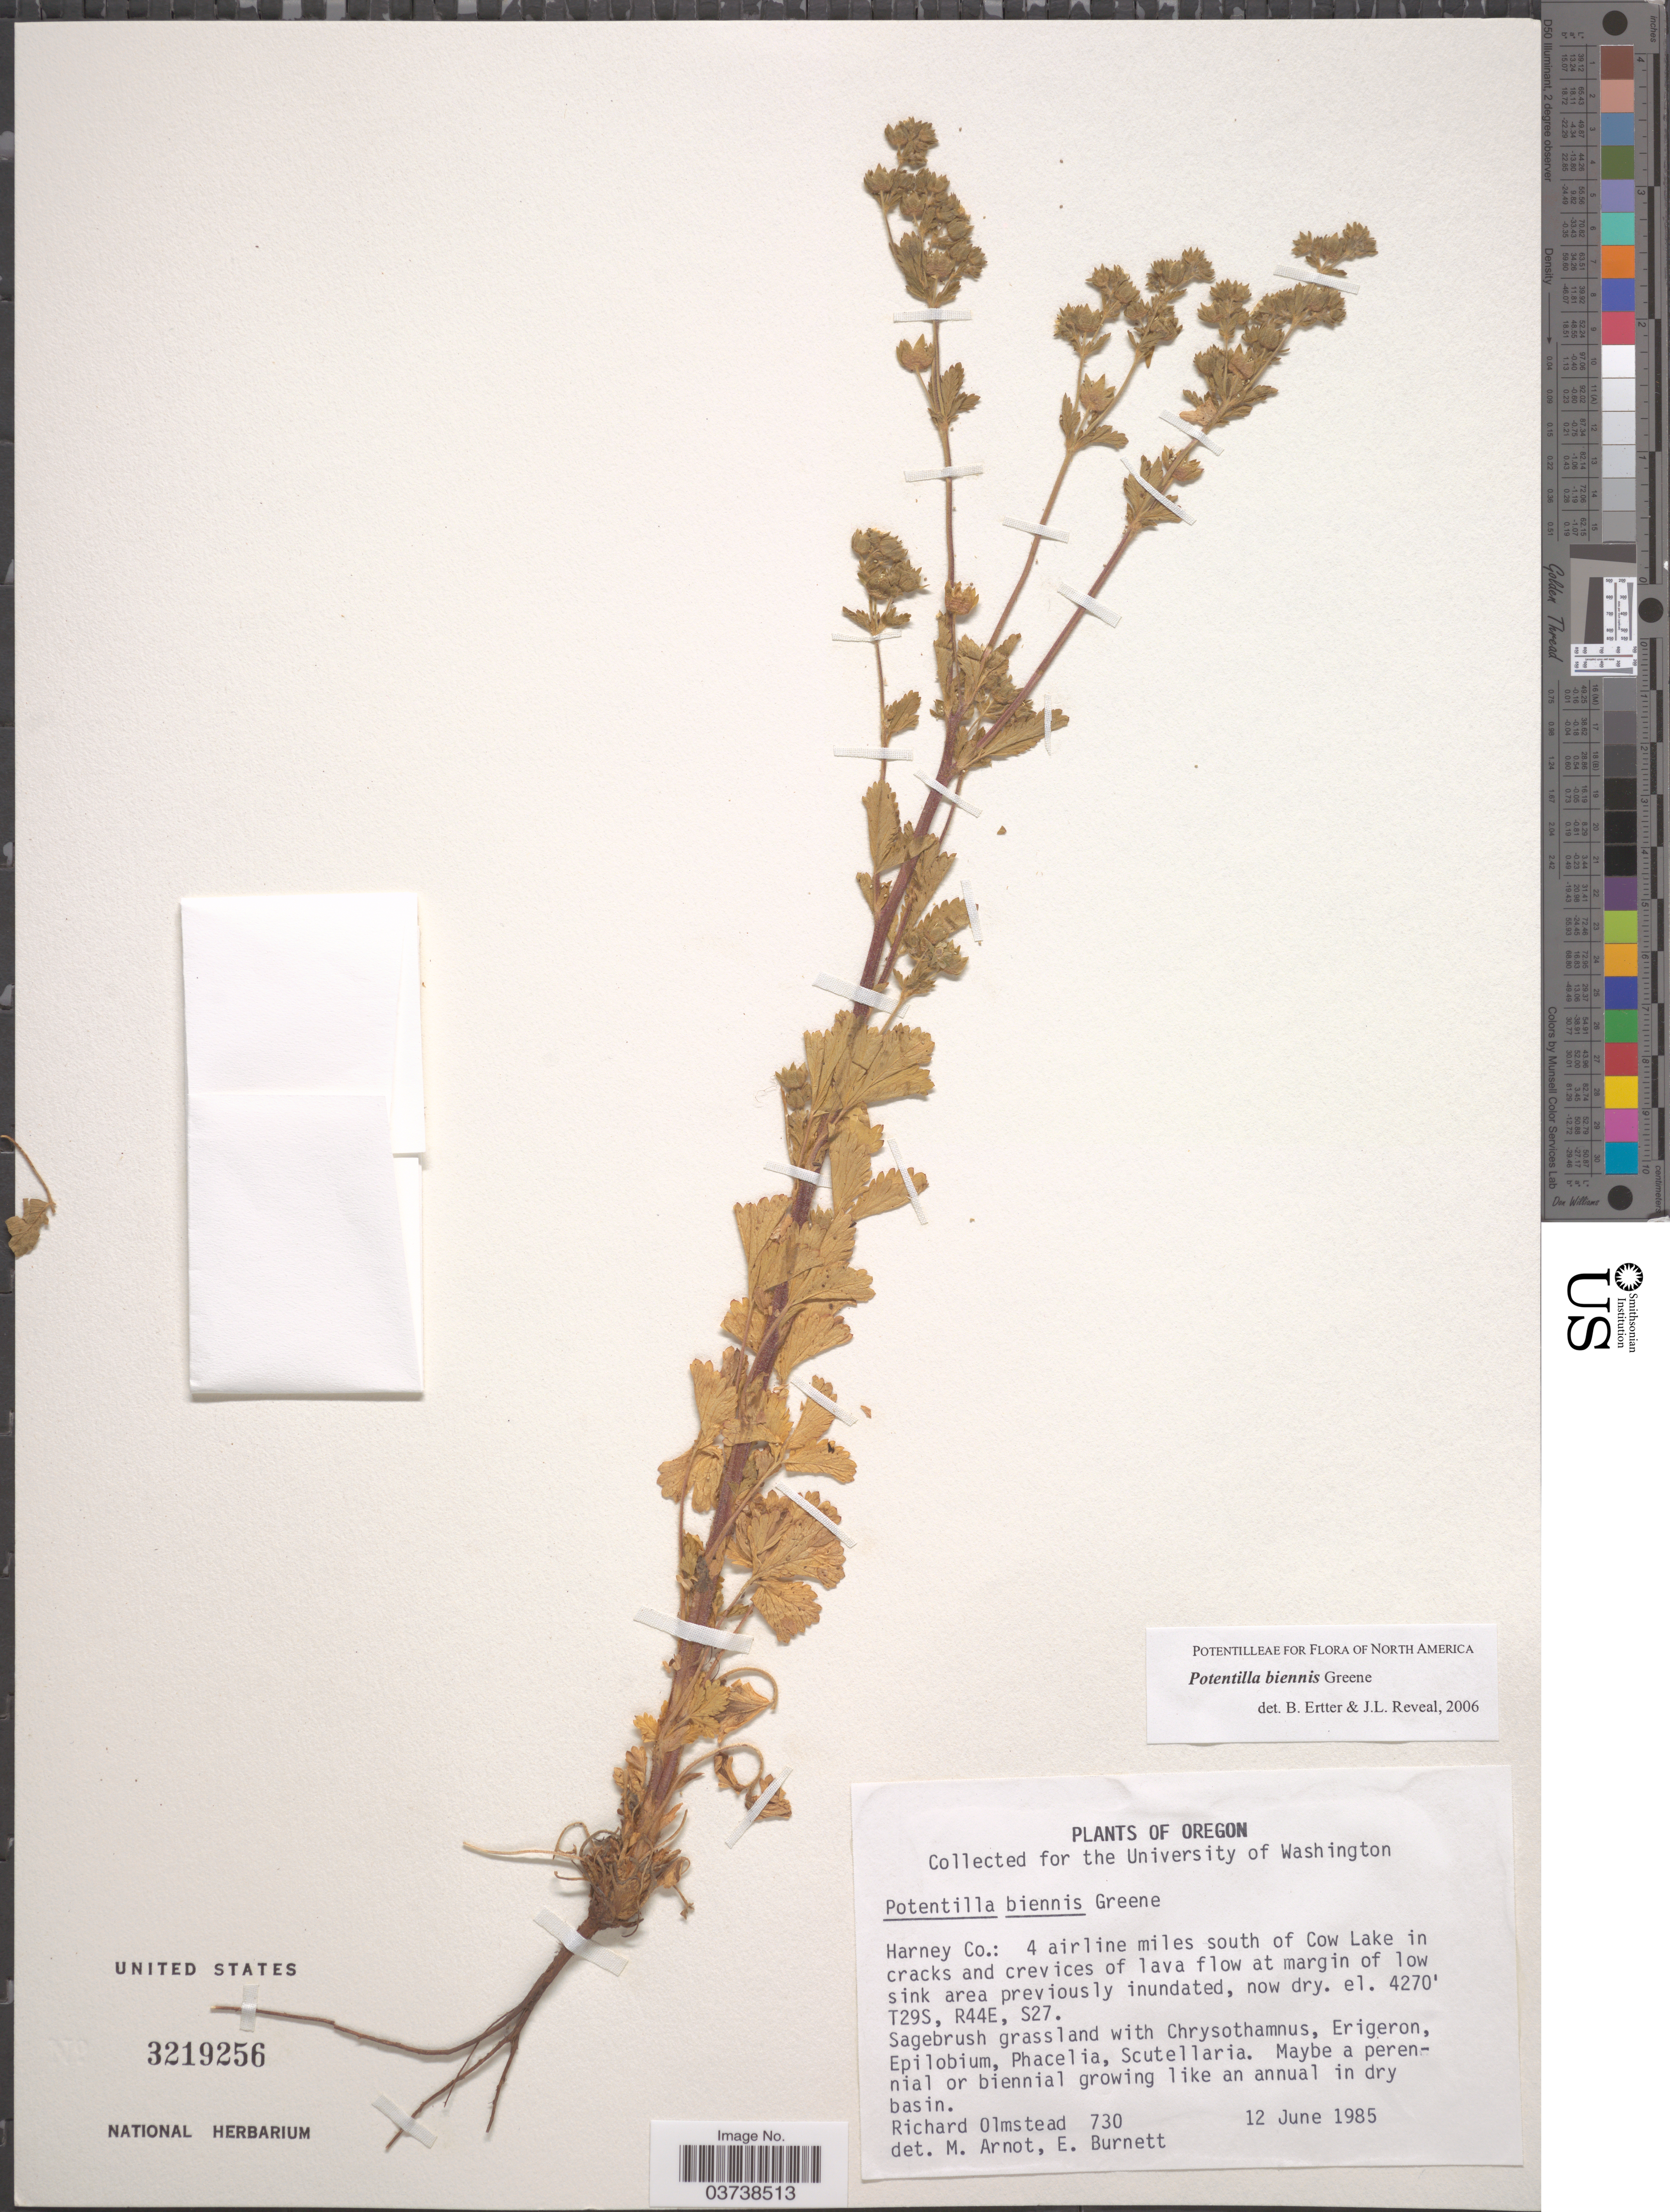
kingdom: Plantae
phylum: Tracheophyta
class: Magnoliopsida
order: Rosales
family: Rosaceae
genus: Potentilla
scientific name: Potentilla biennis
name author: Greene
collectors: R. Olmstead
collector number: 730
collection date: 1985-06-12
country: United States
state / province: Oregon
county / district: Harney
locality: Harney Co.: 4 airline miles south of Cow Lake in cracks and crevices of lava flow at margin of low sink area previously inundated. T29S, R44E, S27.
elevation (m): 1301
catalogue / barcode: US 3219256